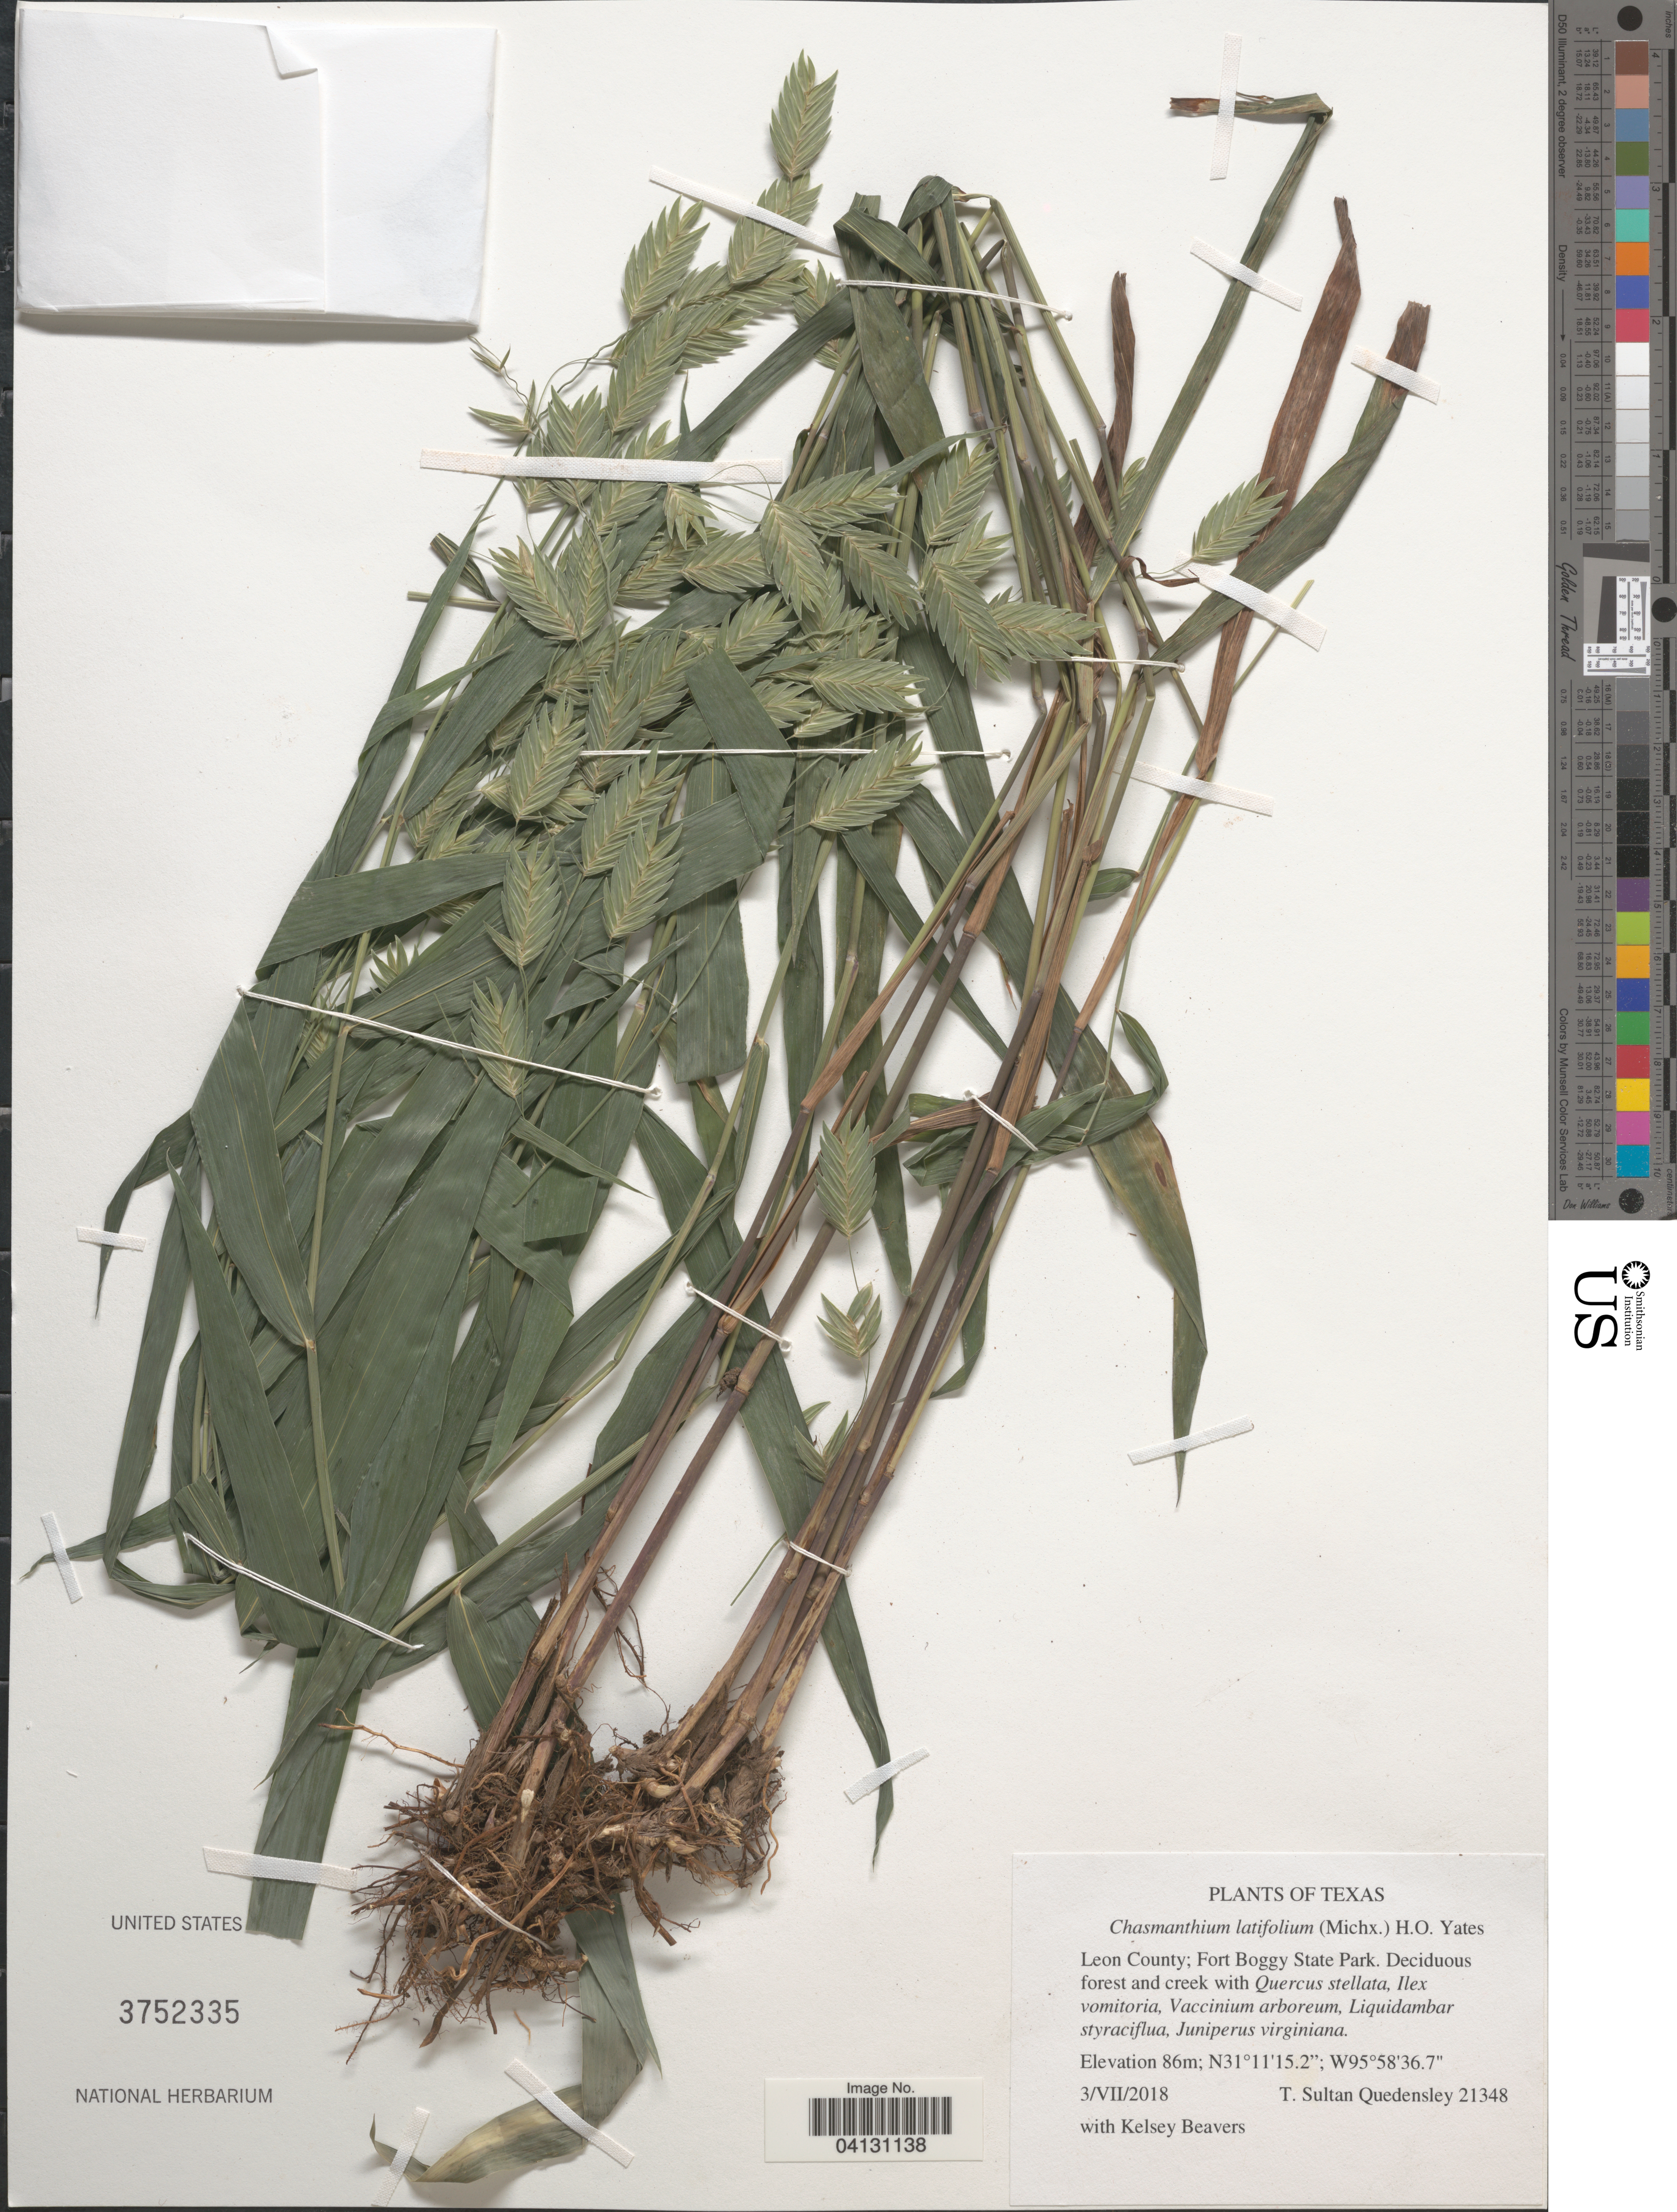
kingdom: Plantae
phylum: Tracheophyta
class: Liliopsida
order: Poales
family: Poaceae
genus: Chasmanthium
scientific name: Chasmanthium latifolium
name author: (Michx.) H.O. Yates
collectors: T. S. Quedensley & K. Beavers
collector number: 21348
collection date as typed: Transcribed d/m/y: 3/7/2018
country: United States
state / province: Texas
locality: Leon County: Fort Boggy State Park.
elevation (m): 86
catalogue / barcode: US 3752335